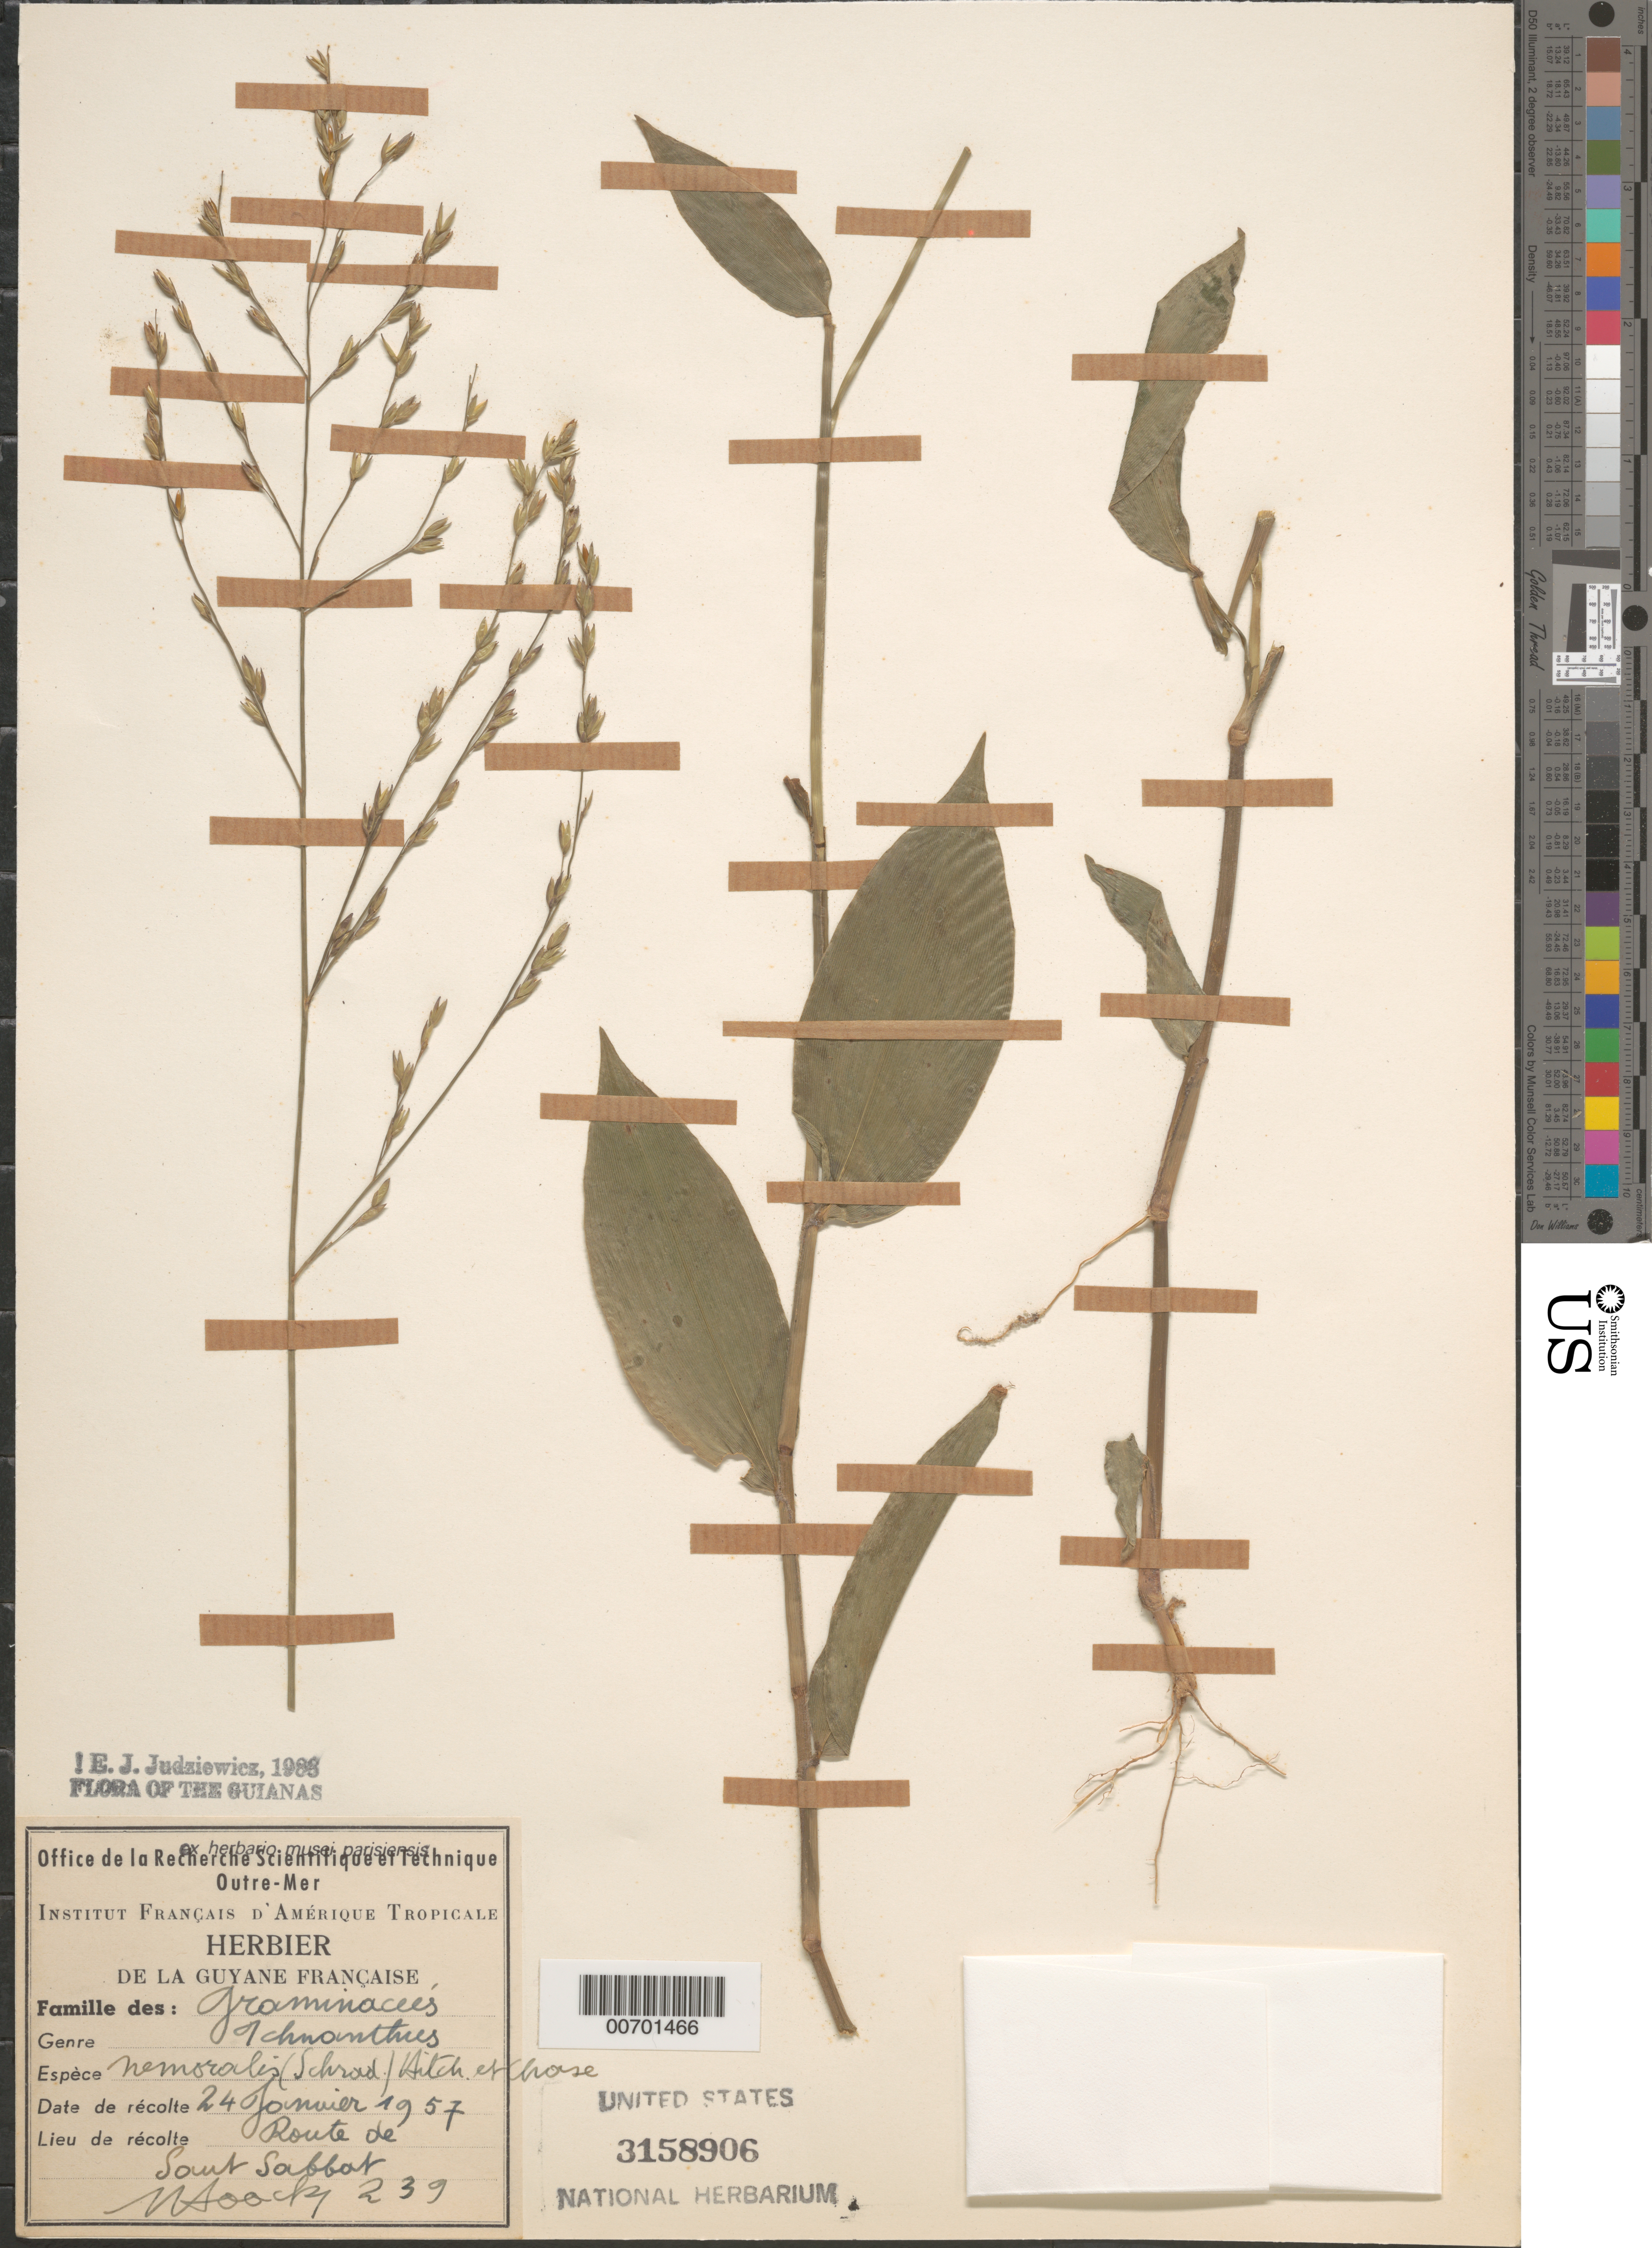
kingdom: Plantae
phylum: Tracheophyta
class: Liliopsida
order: Poales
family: Poaceae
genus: Ichnanthus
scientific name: Ichnanthus nemoralis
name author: (Schrad.) Hitchc. & Chase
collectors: J. Hoock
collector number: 239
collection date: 1957-01-24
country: French Guiana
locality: The Guianas. Route de Saut Sabbat.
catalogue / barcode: US 3158906